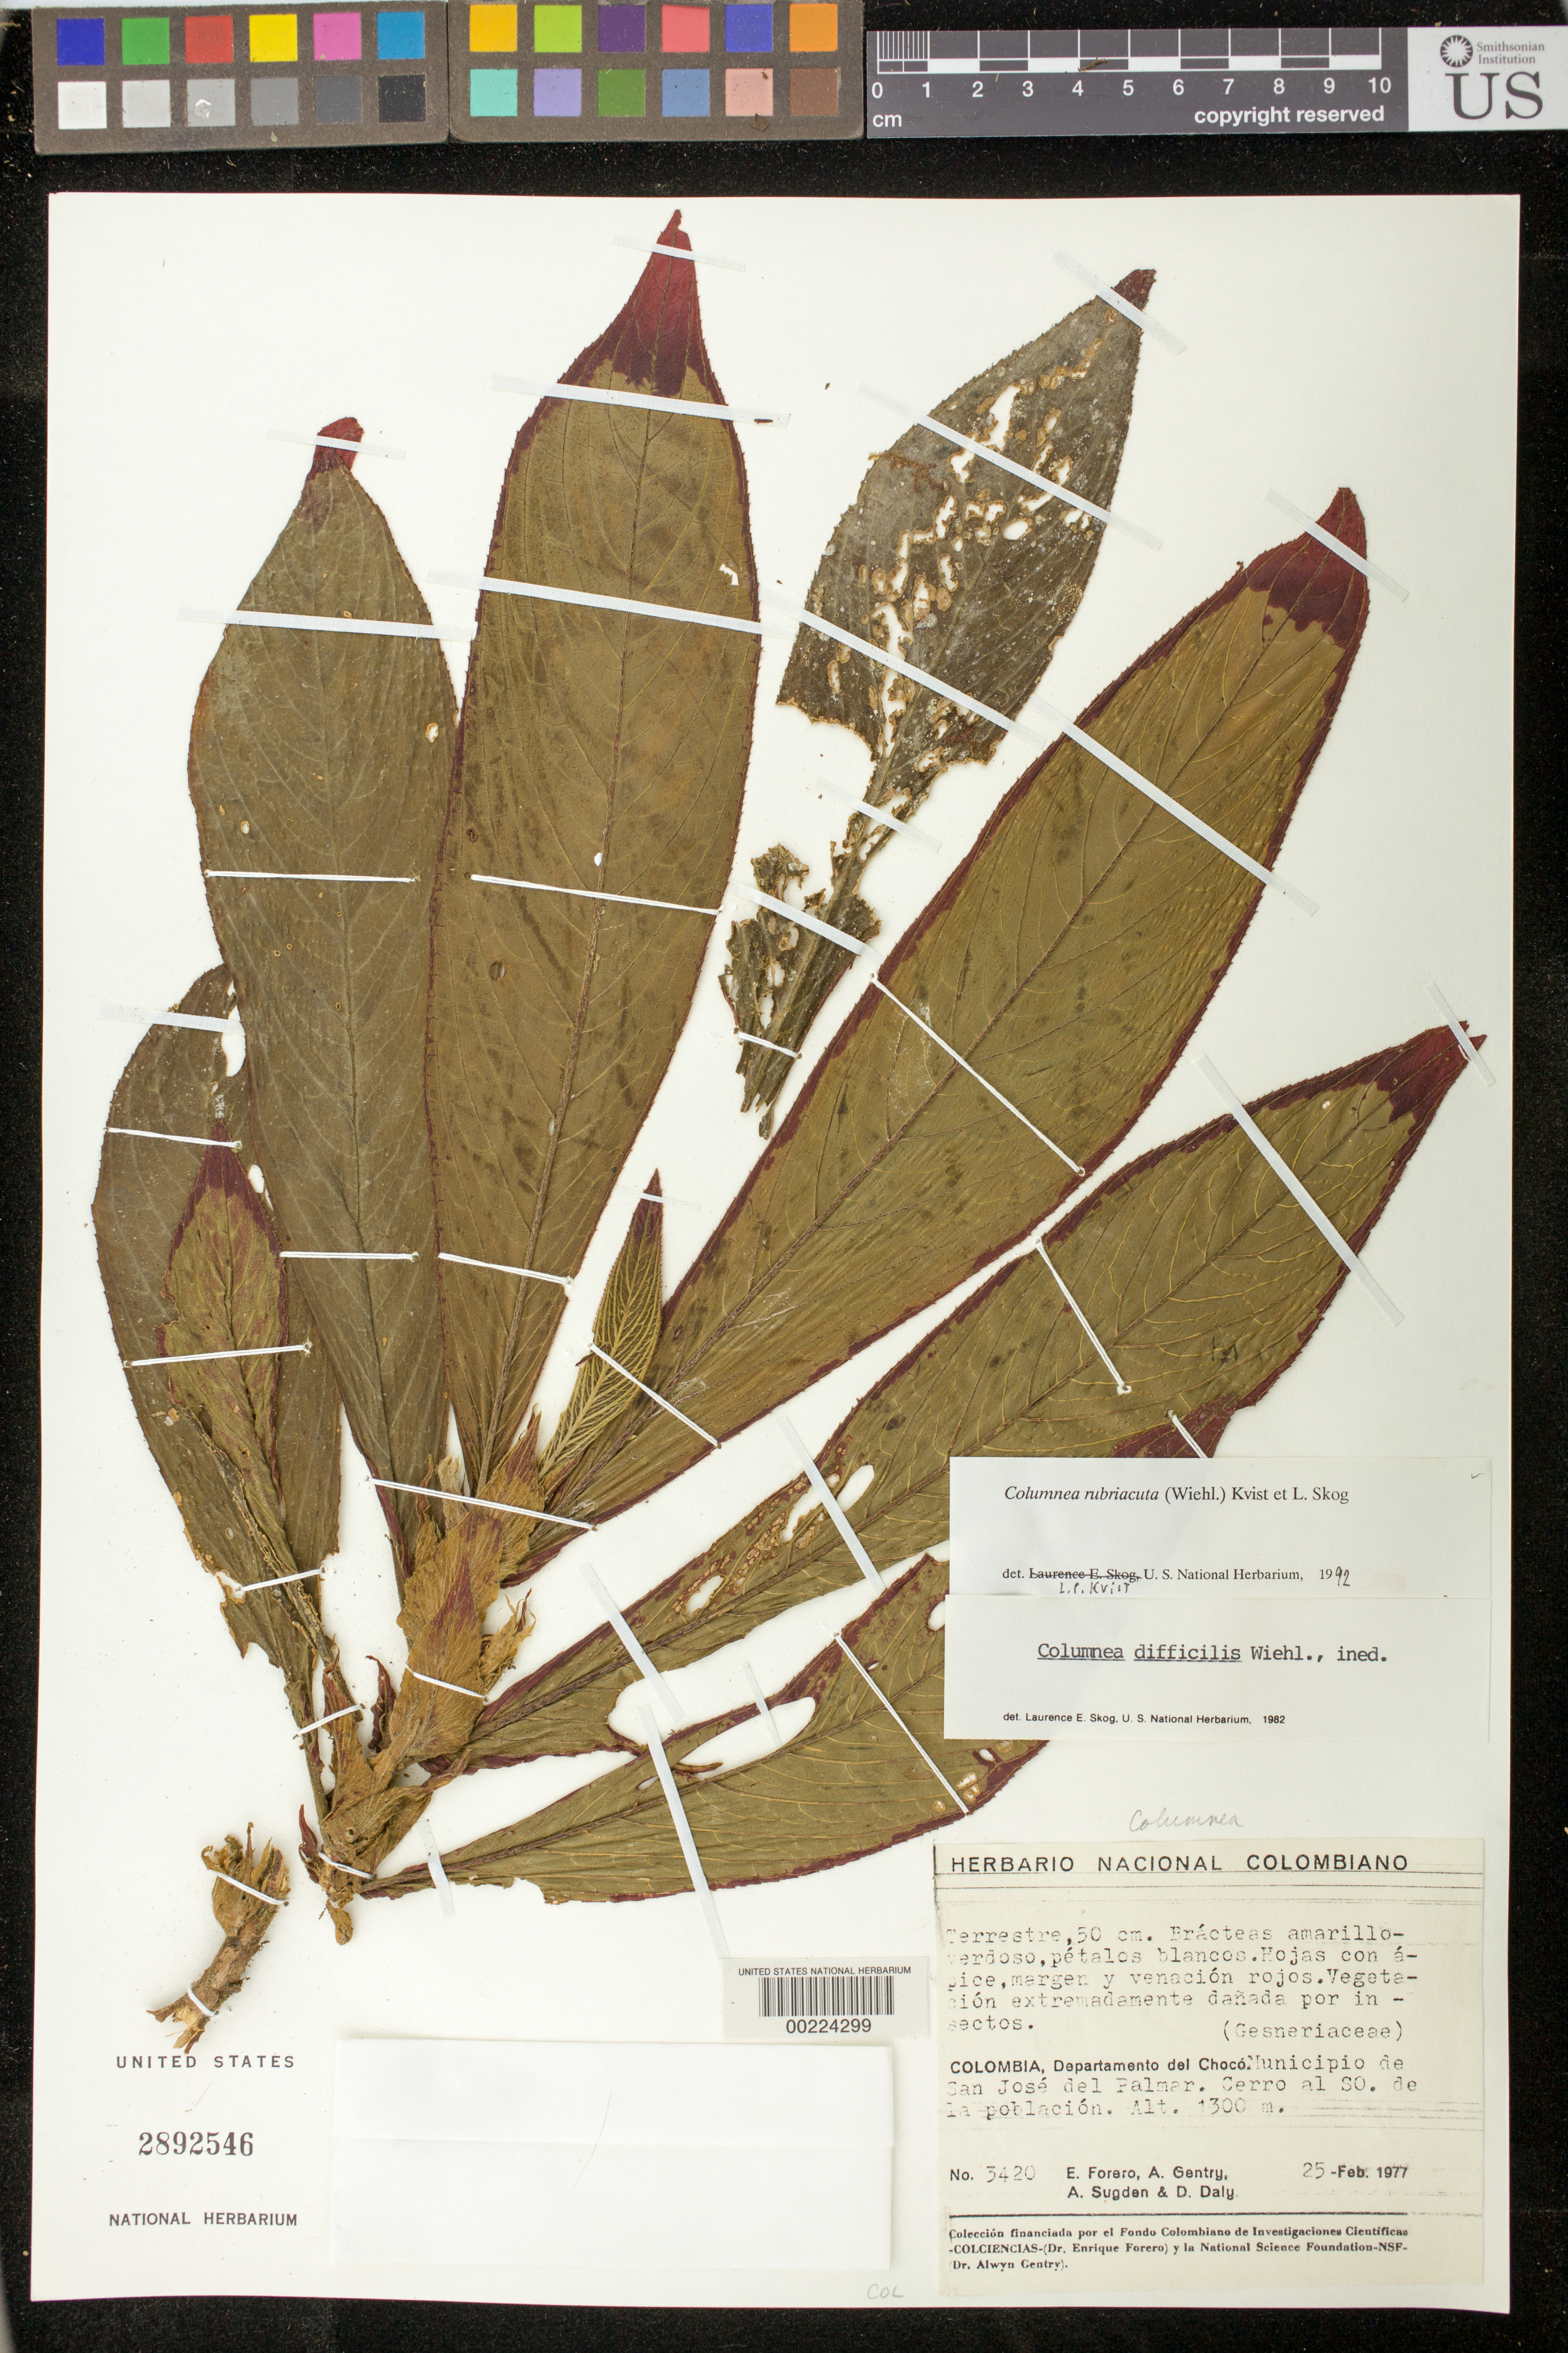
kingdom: Plantae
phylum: Tracheophyta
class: Magnoliopsida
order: Lamiales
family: Gesneriaceae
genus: Columnea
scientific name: Columnea rubriacuta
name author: (Wiehler) L.P. Kvist & L.E. Skog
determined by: Skog, Laurence E.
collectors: E. Forero, A. H. Gentry, A. Sugden & D. C. Daly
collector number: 3420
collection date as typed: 25 Feb 1977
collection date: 1977-02-25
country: Colombia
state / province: Chocó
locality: Mpio. de San José del Palmar, cerro al SO. de la población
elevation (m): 1300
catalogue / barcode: US 2892546